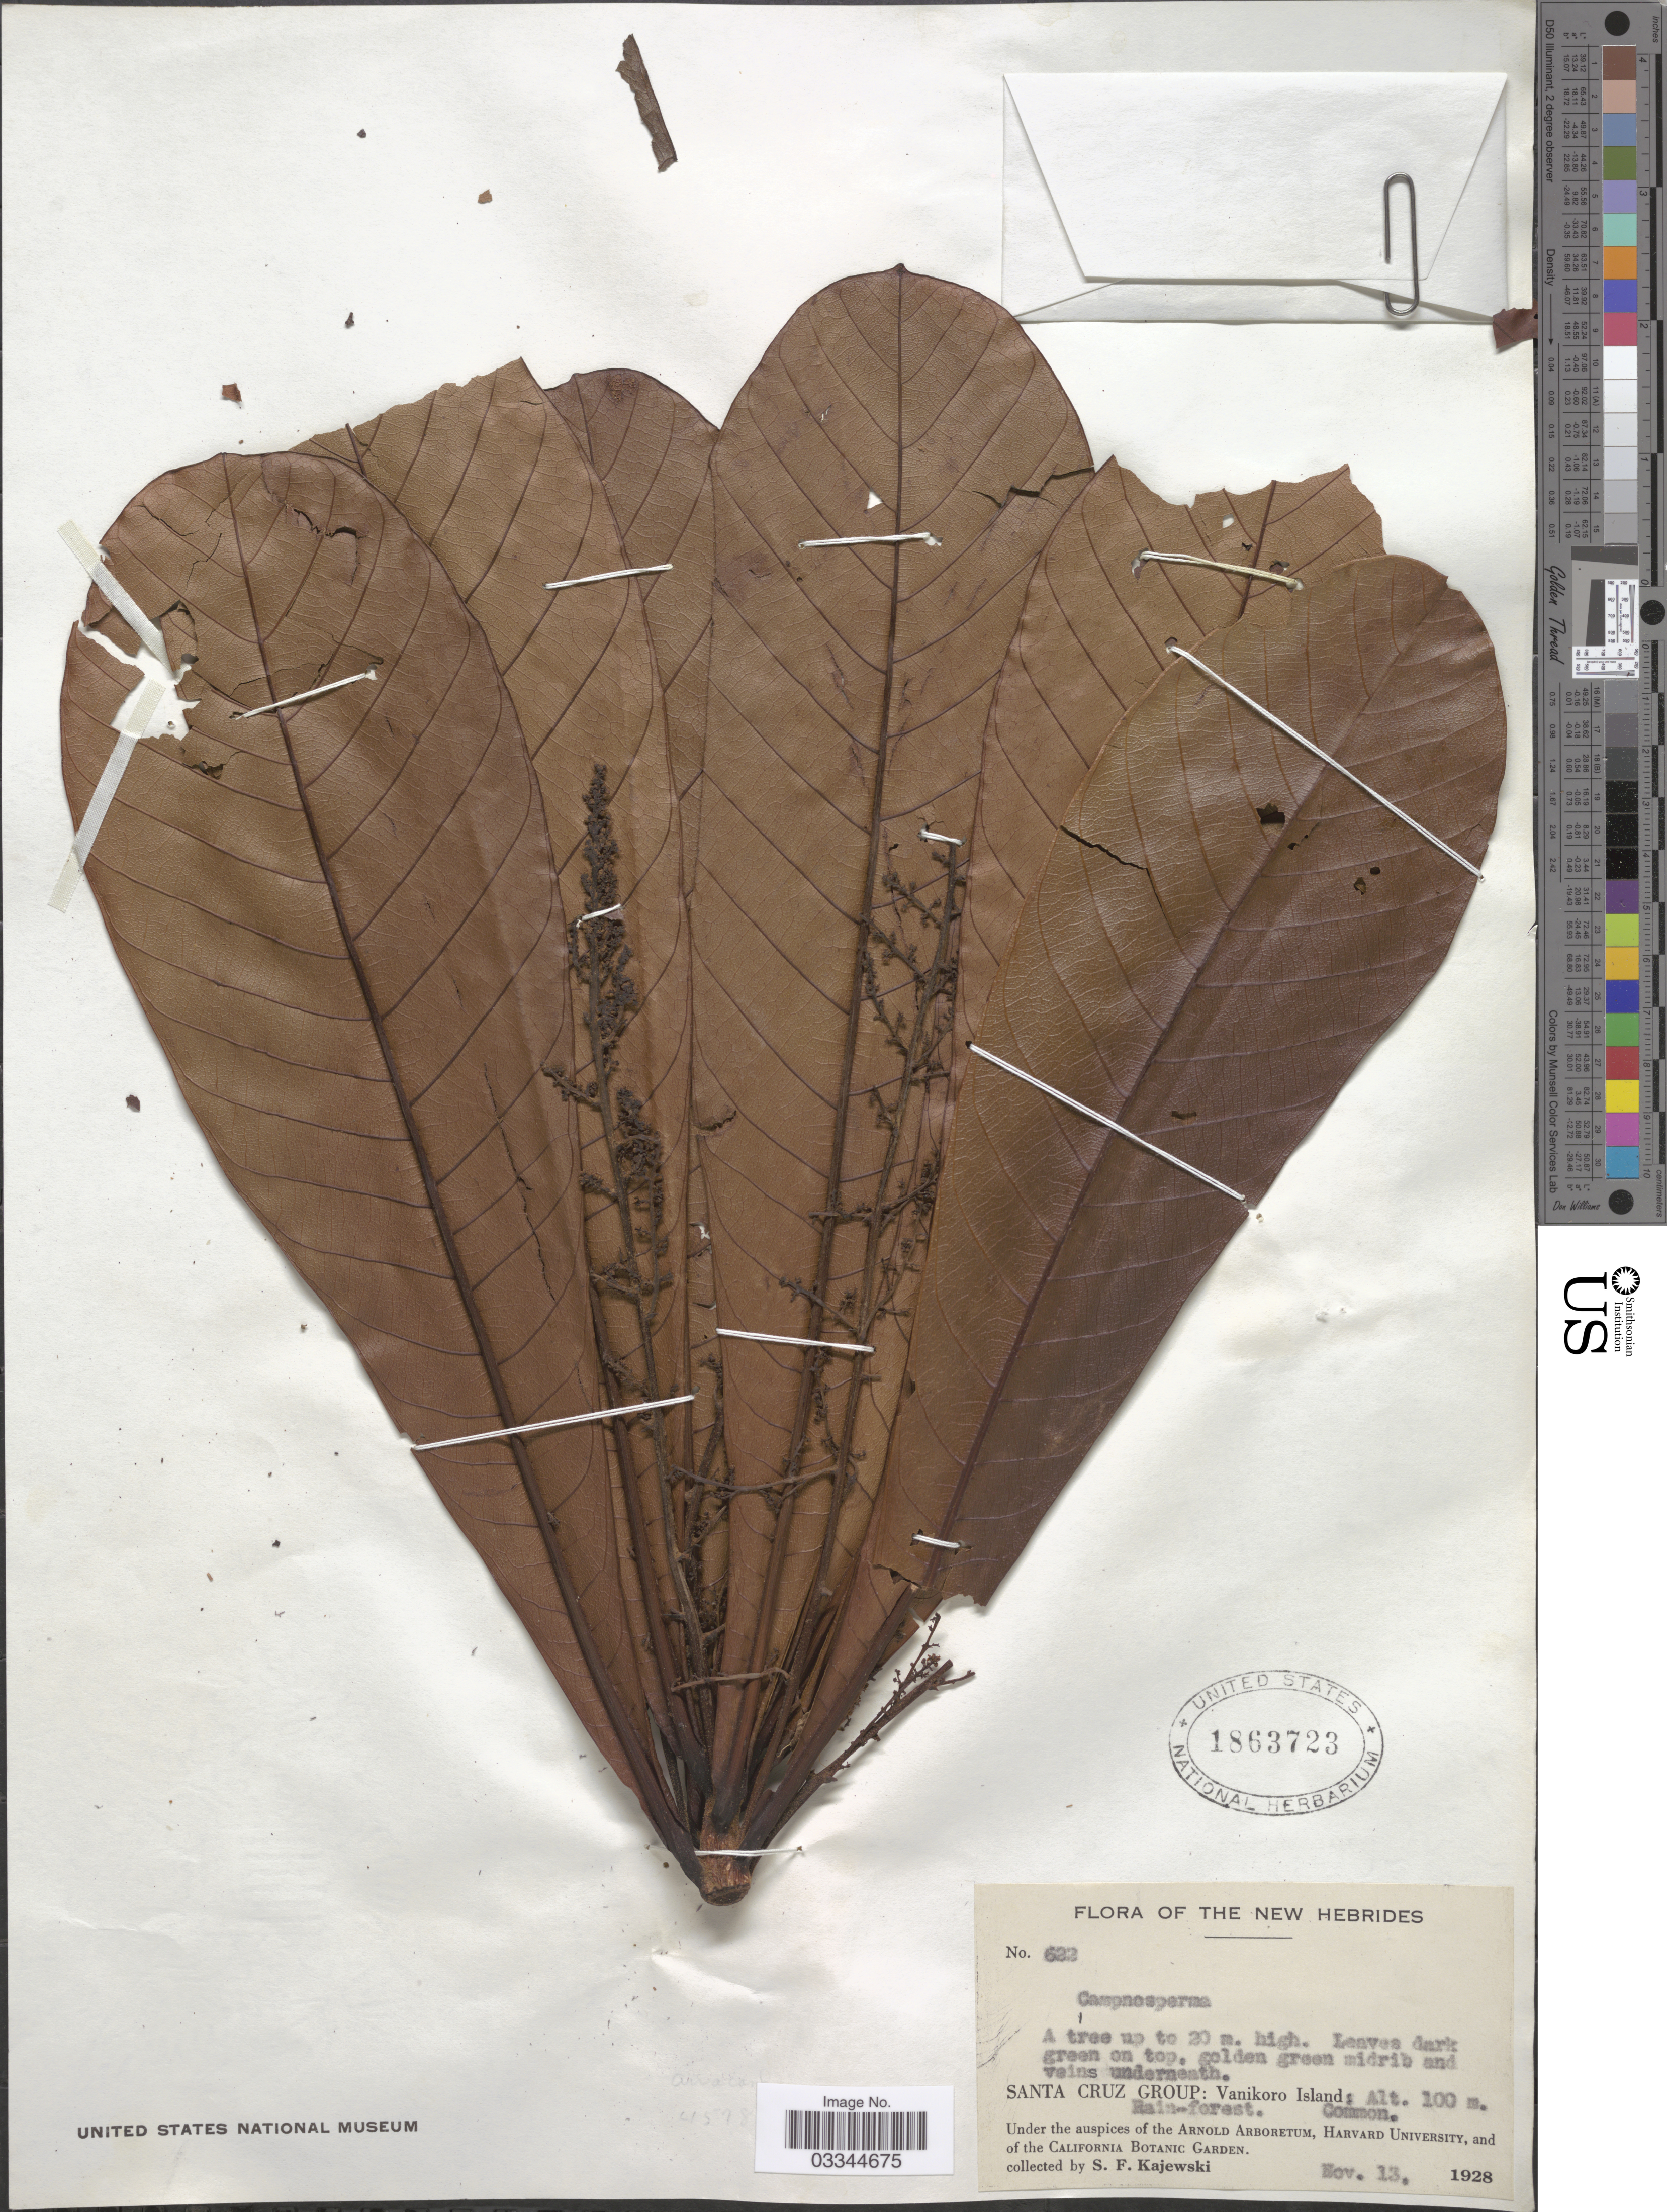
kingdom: Plantae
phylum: Tracheophyta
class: Magnoliopsida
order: Sapindales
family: Anacardiaceae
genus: Campnosperma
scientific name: Campnosperma sp.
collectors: S. Kajewski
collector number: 622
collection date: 1928-11-13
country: Solomon Islands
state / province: Santa Cruz Is.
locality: The New Hebrides, Santa Cruz Group: Vanikoro Island.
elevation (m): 100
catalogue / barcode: US 1863723